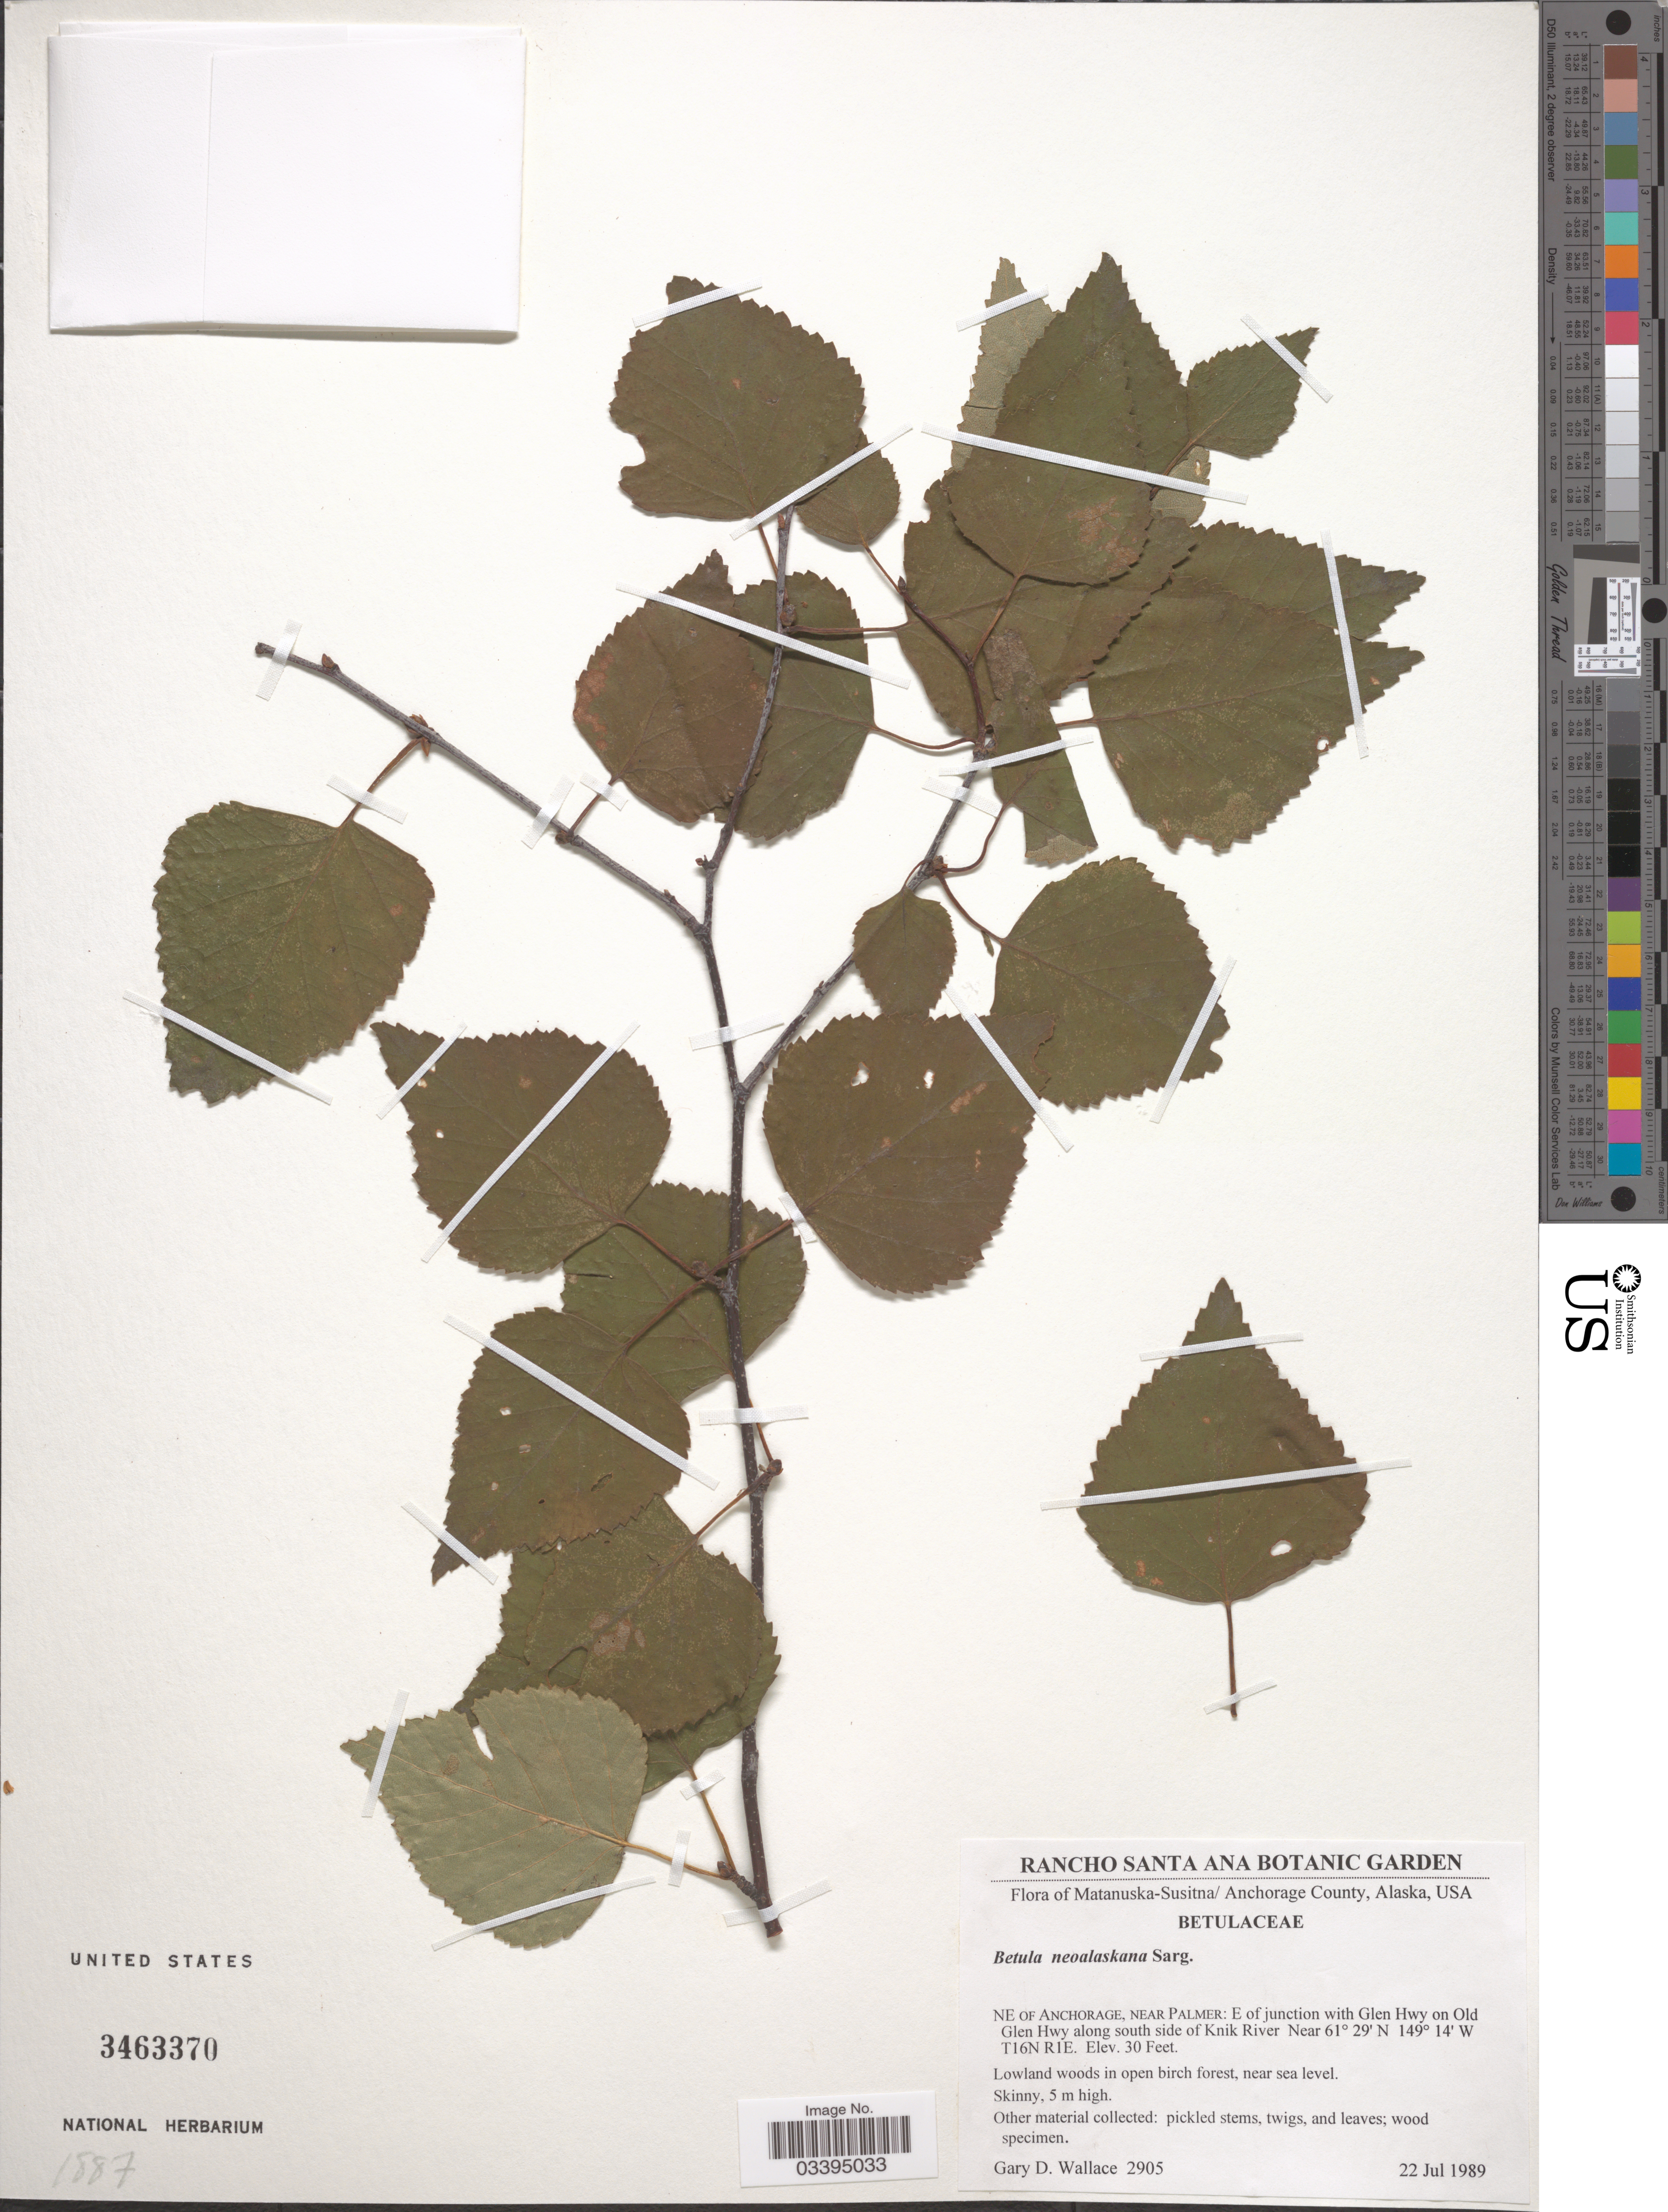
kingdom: Plantae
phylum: Tracheophyta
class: Magnoliopsida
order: Fagales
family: Betulaceae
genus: Betula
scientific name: Betula alaskana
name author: Lesq.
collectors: G. D. Wallace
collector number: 2905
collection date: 1989-07-22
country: United States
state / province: Alaska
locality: Matanuska-Susitna/ Anchorage County, USA. NE of Anchorage, near Palmer: E of junction with Glen Hwy on Old Glen Hwy along south side of Knik River. T16N R1E.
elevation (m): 9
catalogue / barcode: US 3463370